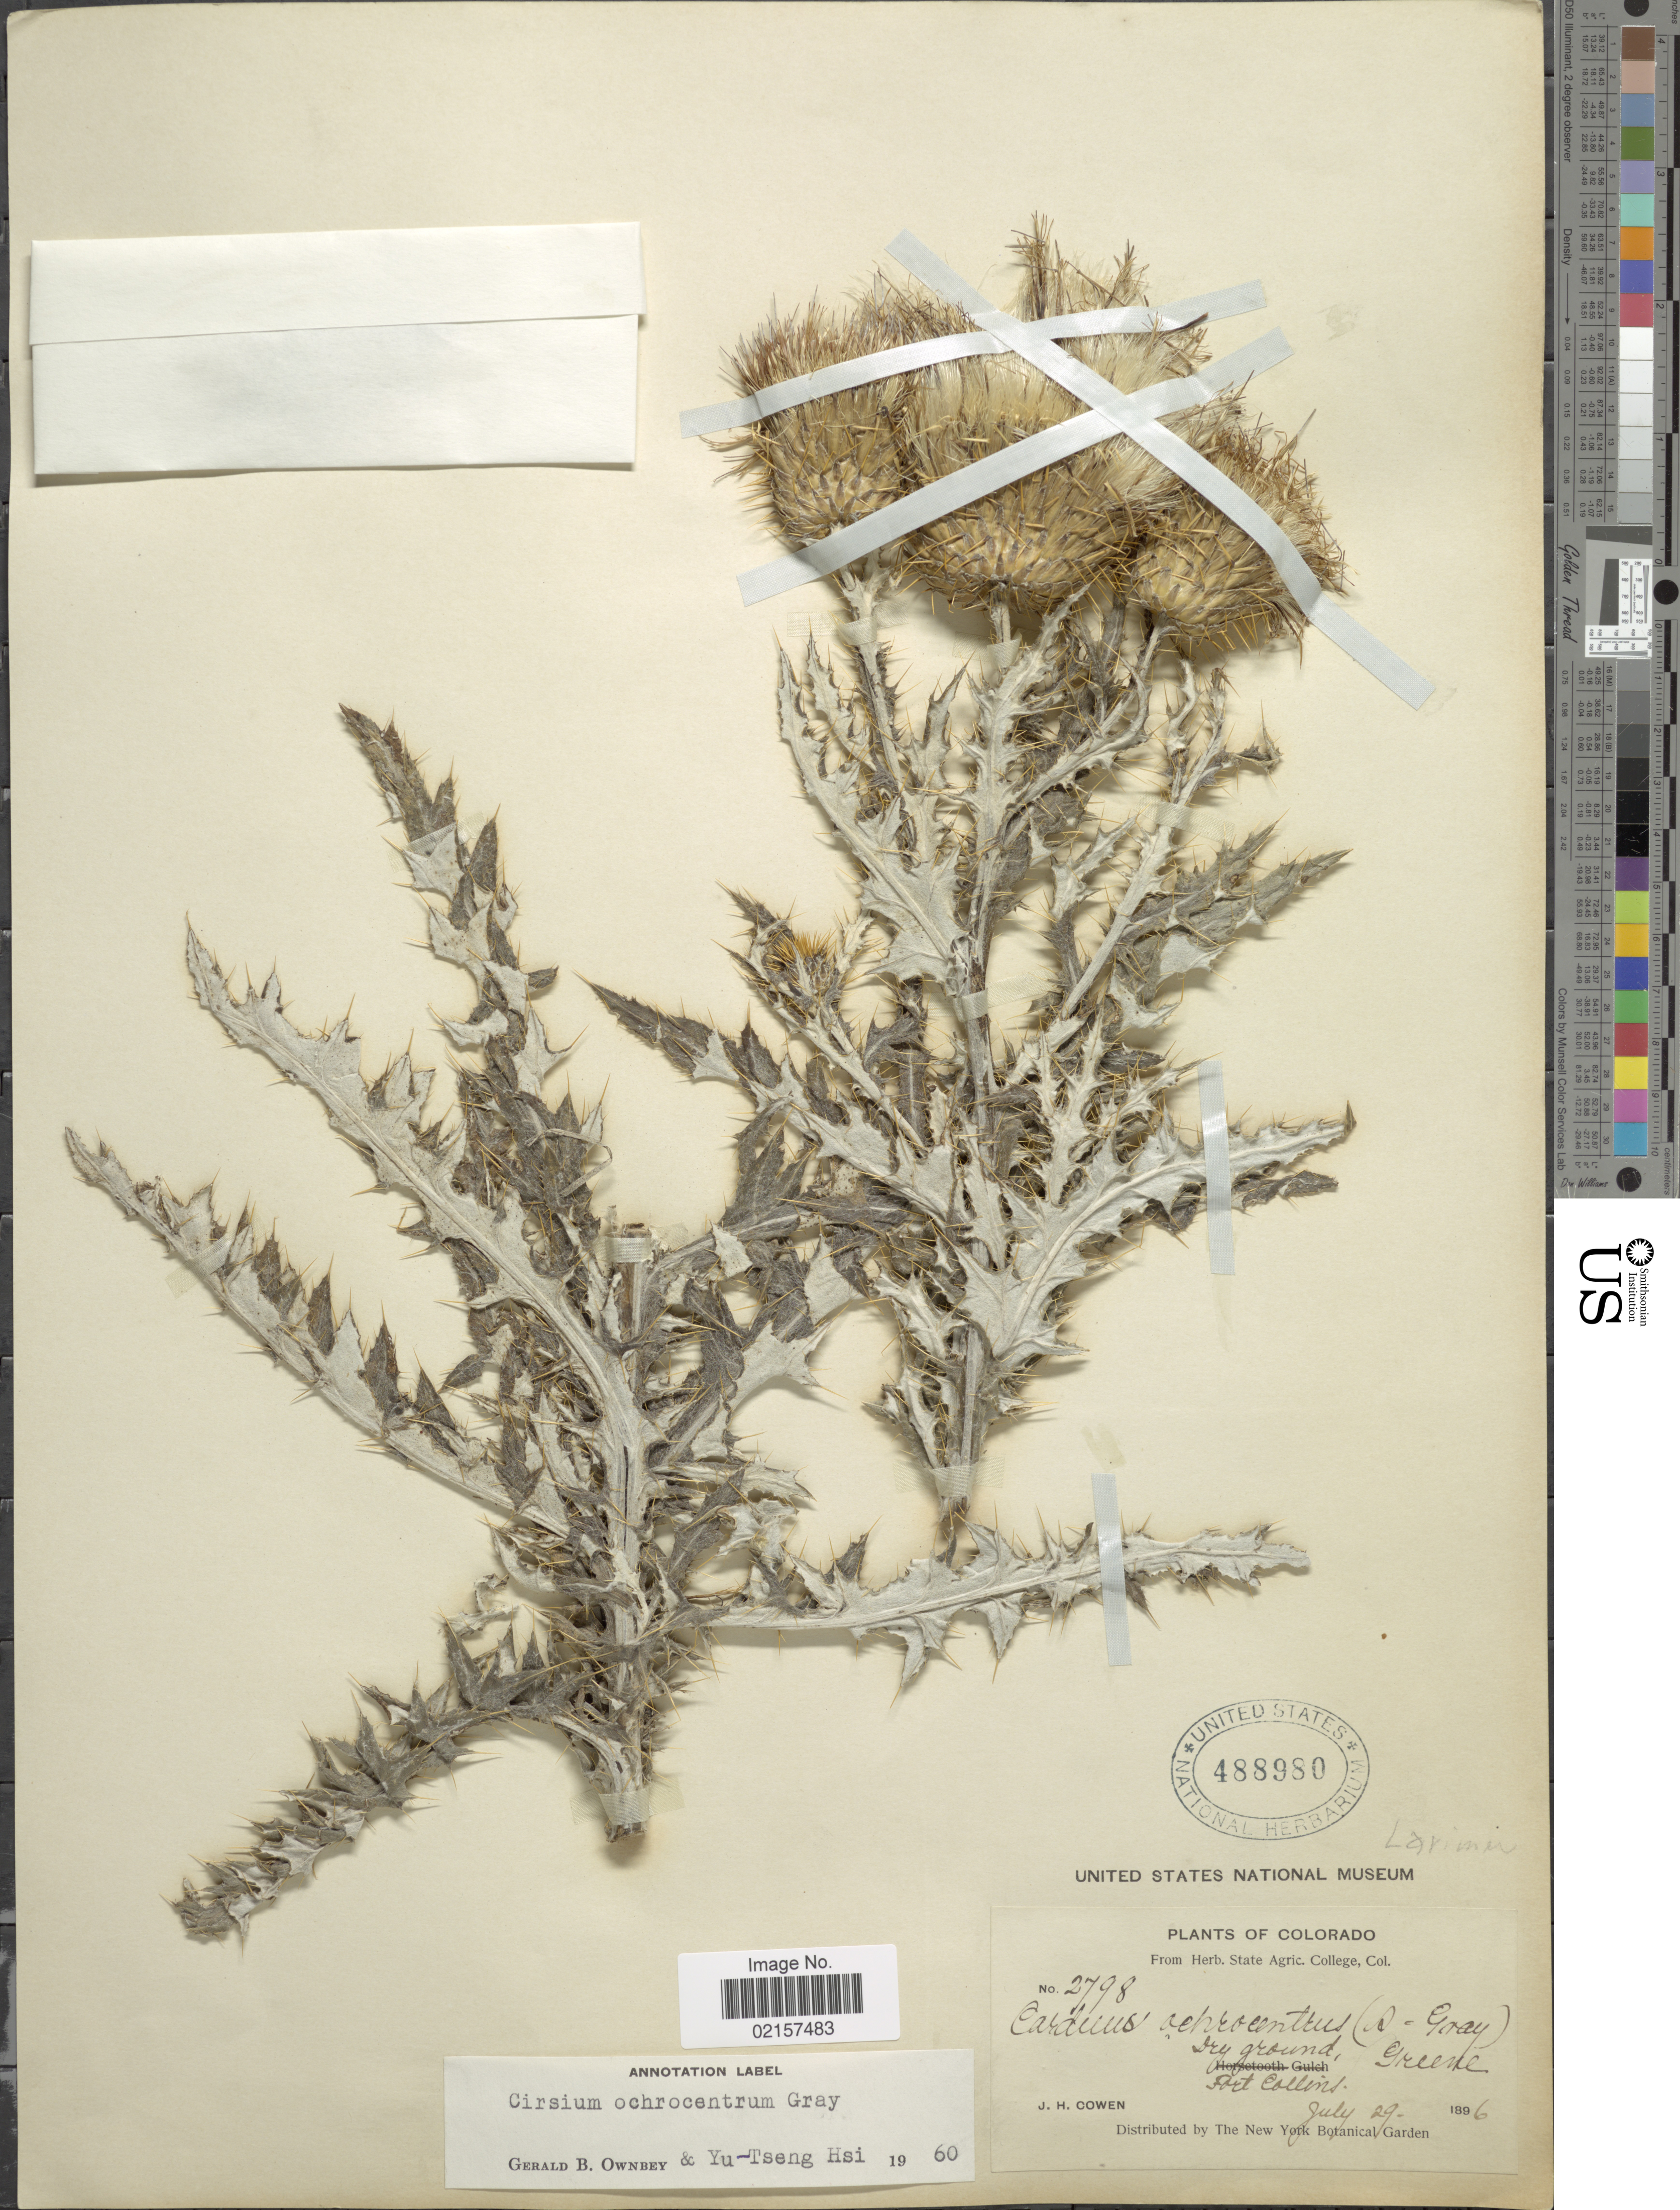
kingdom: Plantae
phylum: Tracheophyta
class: Magnoliopsida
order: Asterales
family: Asteraceae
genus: Cirsium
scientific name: Cirsium ochrocentrum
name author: A. Gray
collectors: J. H. Cowen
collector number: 2798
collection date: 1896-07-29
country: United States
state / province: Colorado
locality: Dry ground, Greene, Fort Collins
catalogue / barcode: US 488980